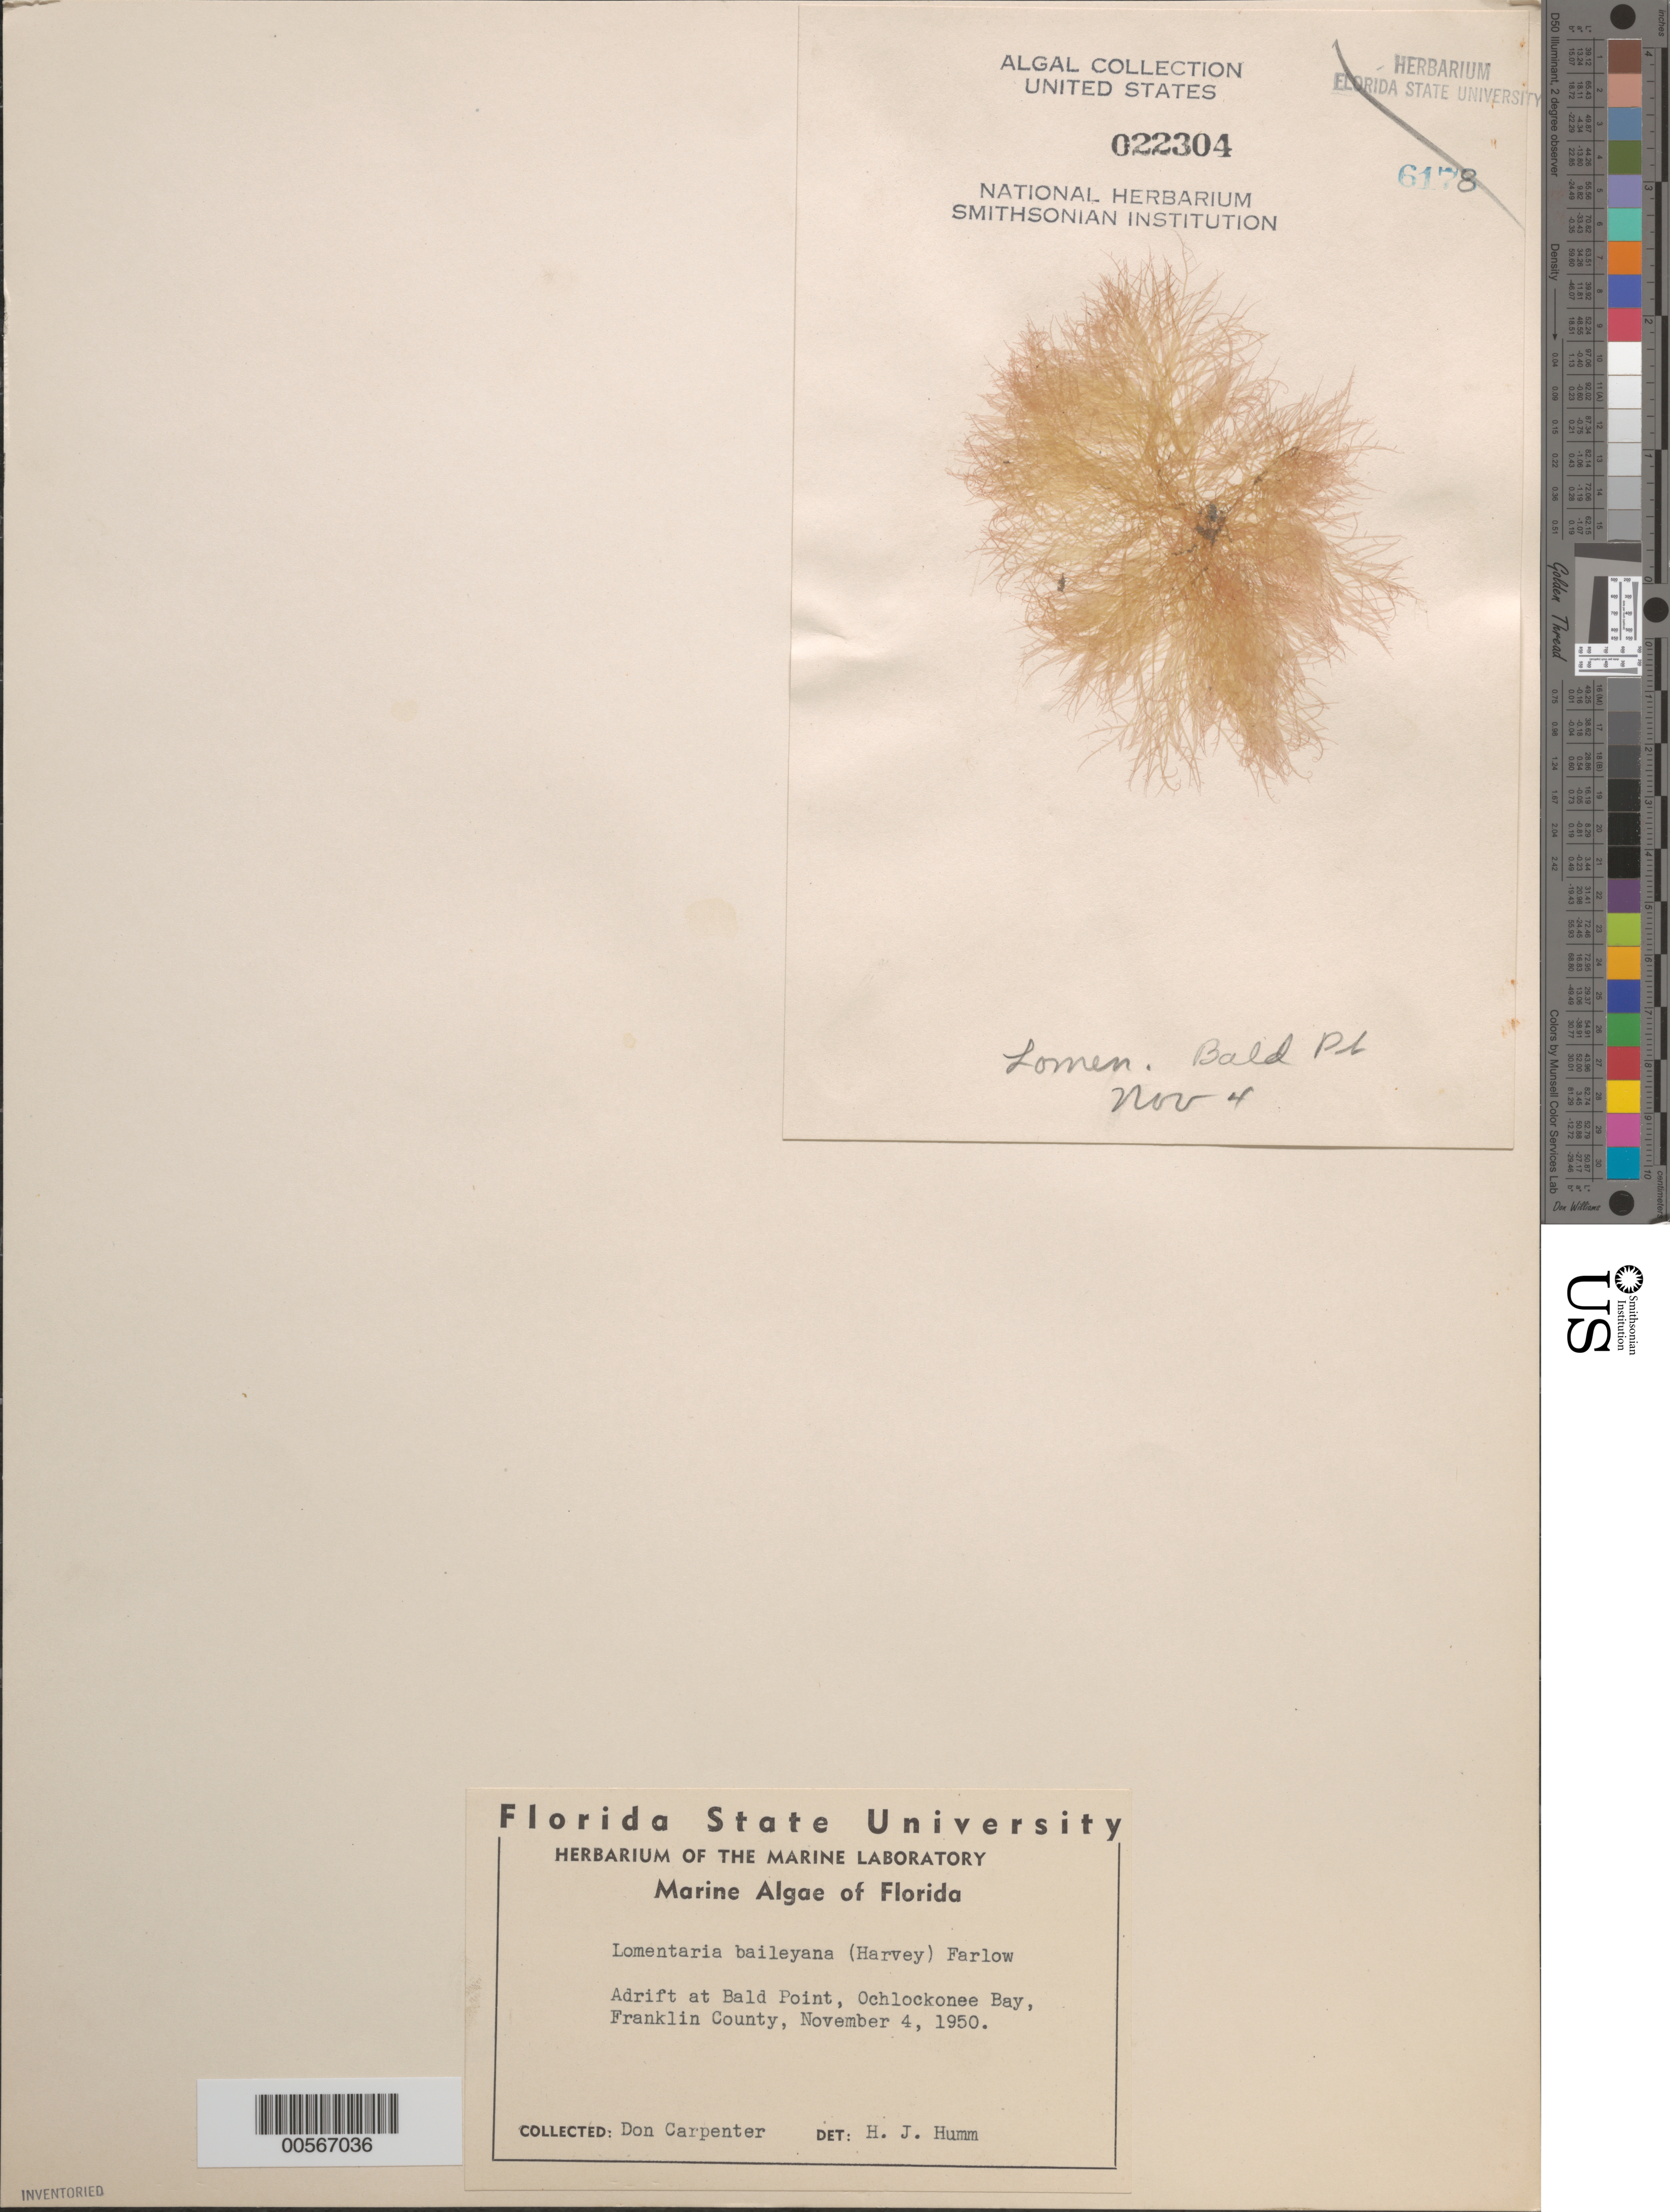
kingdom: Plantae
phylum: Rhodophyta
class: Florideophyceae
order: Rhodymeniales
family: Lomentariaceae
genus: Hooperia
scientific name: Hooperia divaricata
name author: (Durant) M.J. Wynne et al.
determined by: Algae name updating Project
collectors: D. Carpenter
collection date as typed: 04 Nov 1950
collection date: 1950-11-04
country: United States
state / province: Florida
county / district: Franklin County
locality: Bald Point, Ochlockonee Bay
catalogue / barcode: US 22304